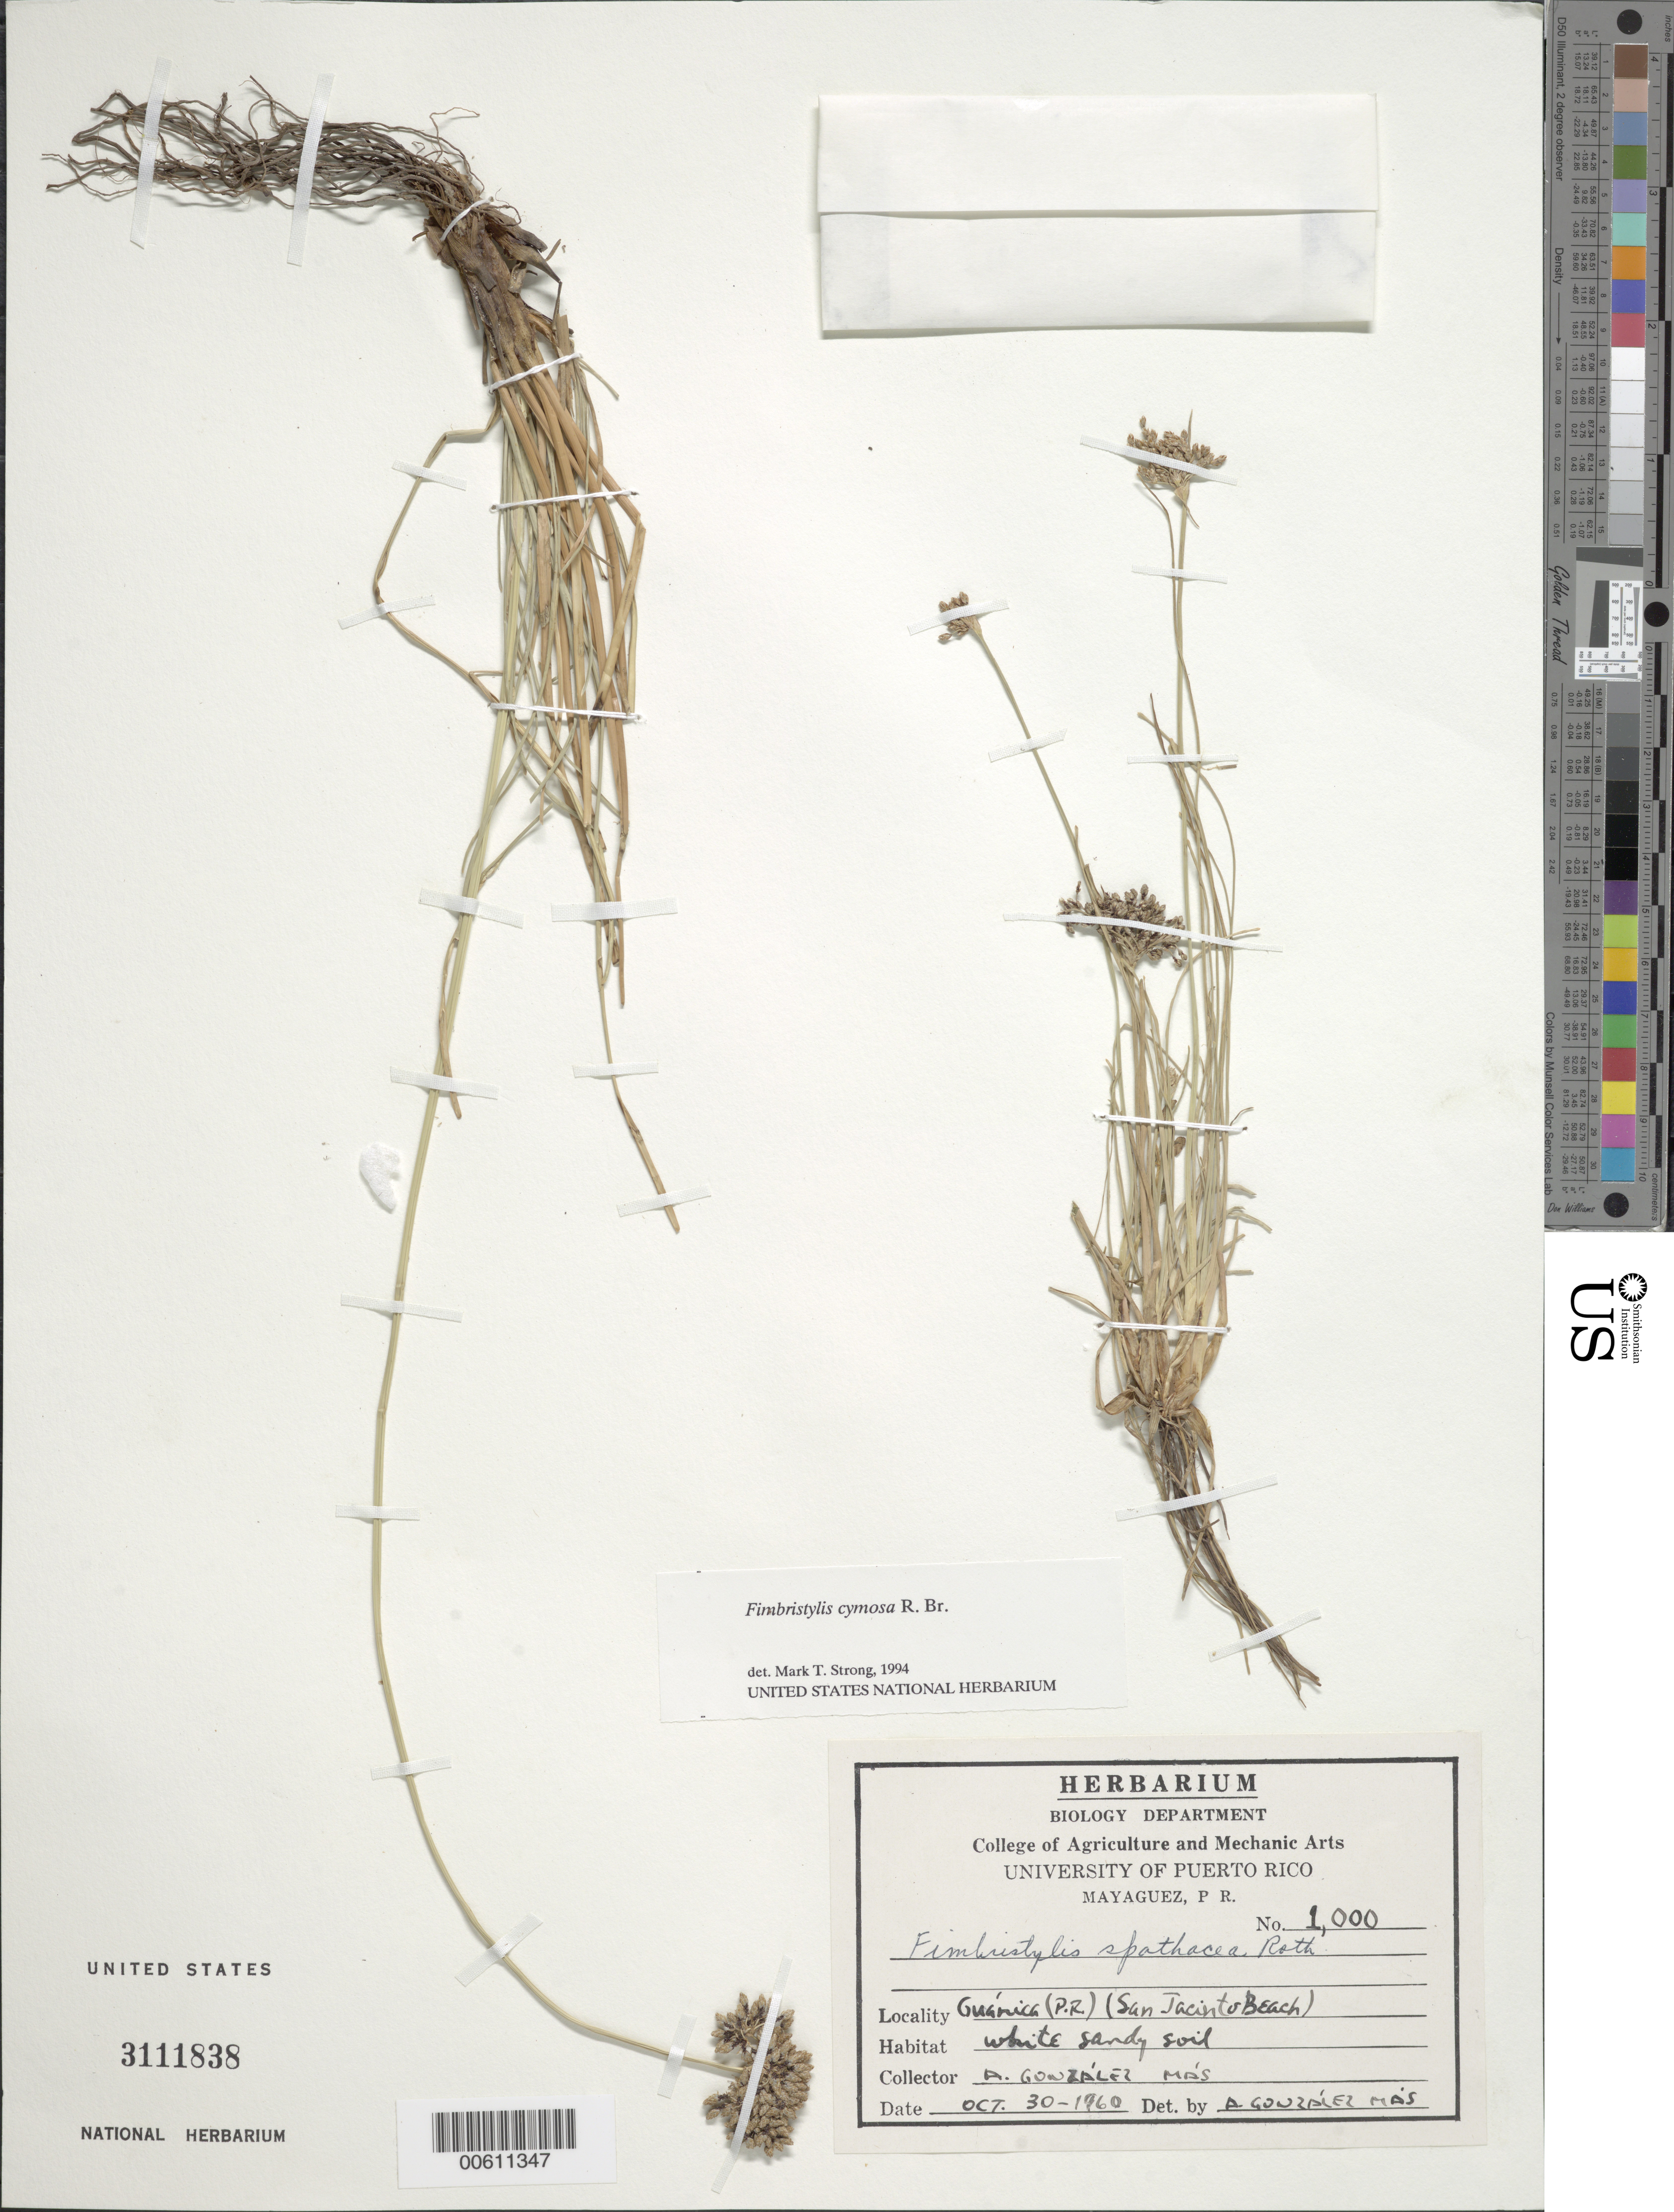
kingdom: Plantae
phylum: Tracheophyta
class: Liliopsida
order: Poales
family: Cyperaceae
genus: Fimbristylis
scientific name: Fimbristylis cymosa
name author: R. Br.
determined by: Strong, M. T., (US), Smithsonian Institution - National Museum of Natural History (UNITED STATES)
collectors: A. González Más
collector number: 1000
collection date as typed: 30 Oct 1960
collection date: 1960-10-30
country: Puerto Rico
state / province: Guánica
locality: Guánica: Boca de Cangrejos.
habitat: Sand near mangrove swamp.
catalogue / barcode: US 3111838